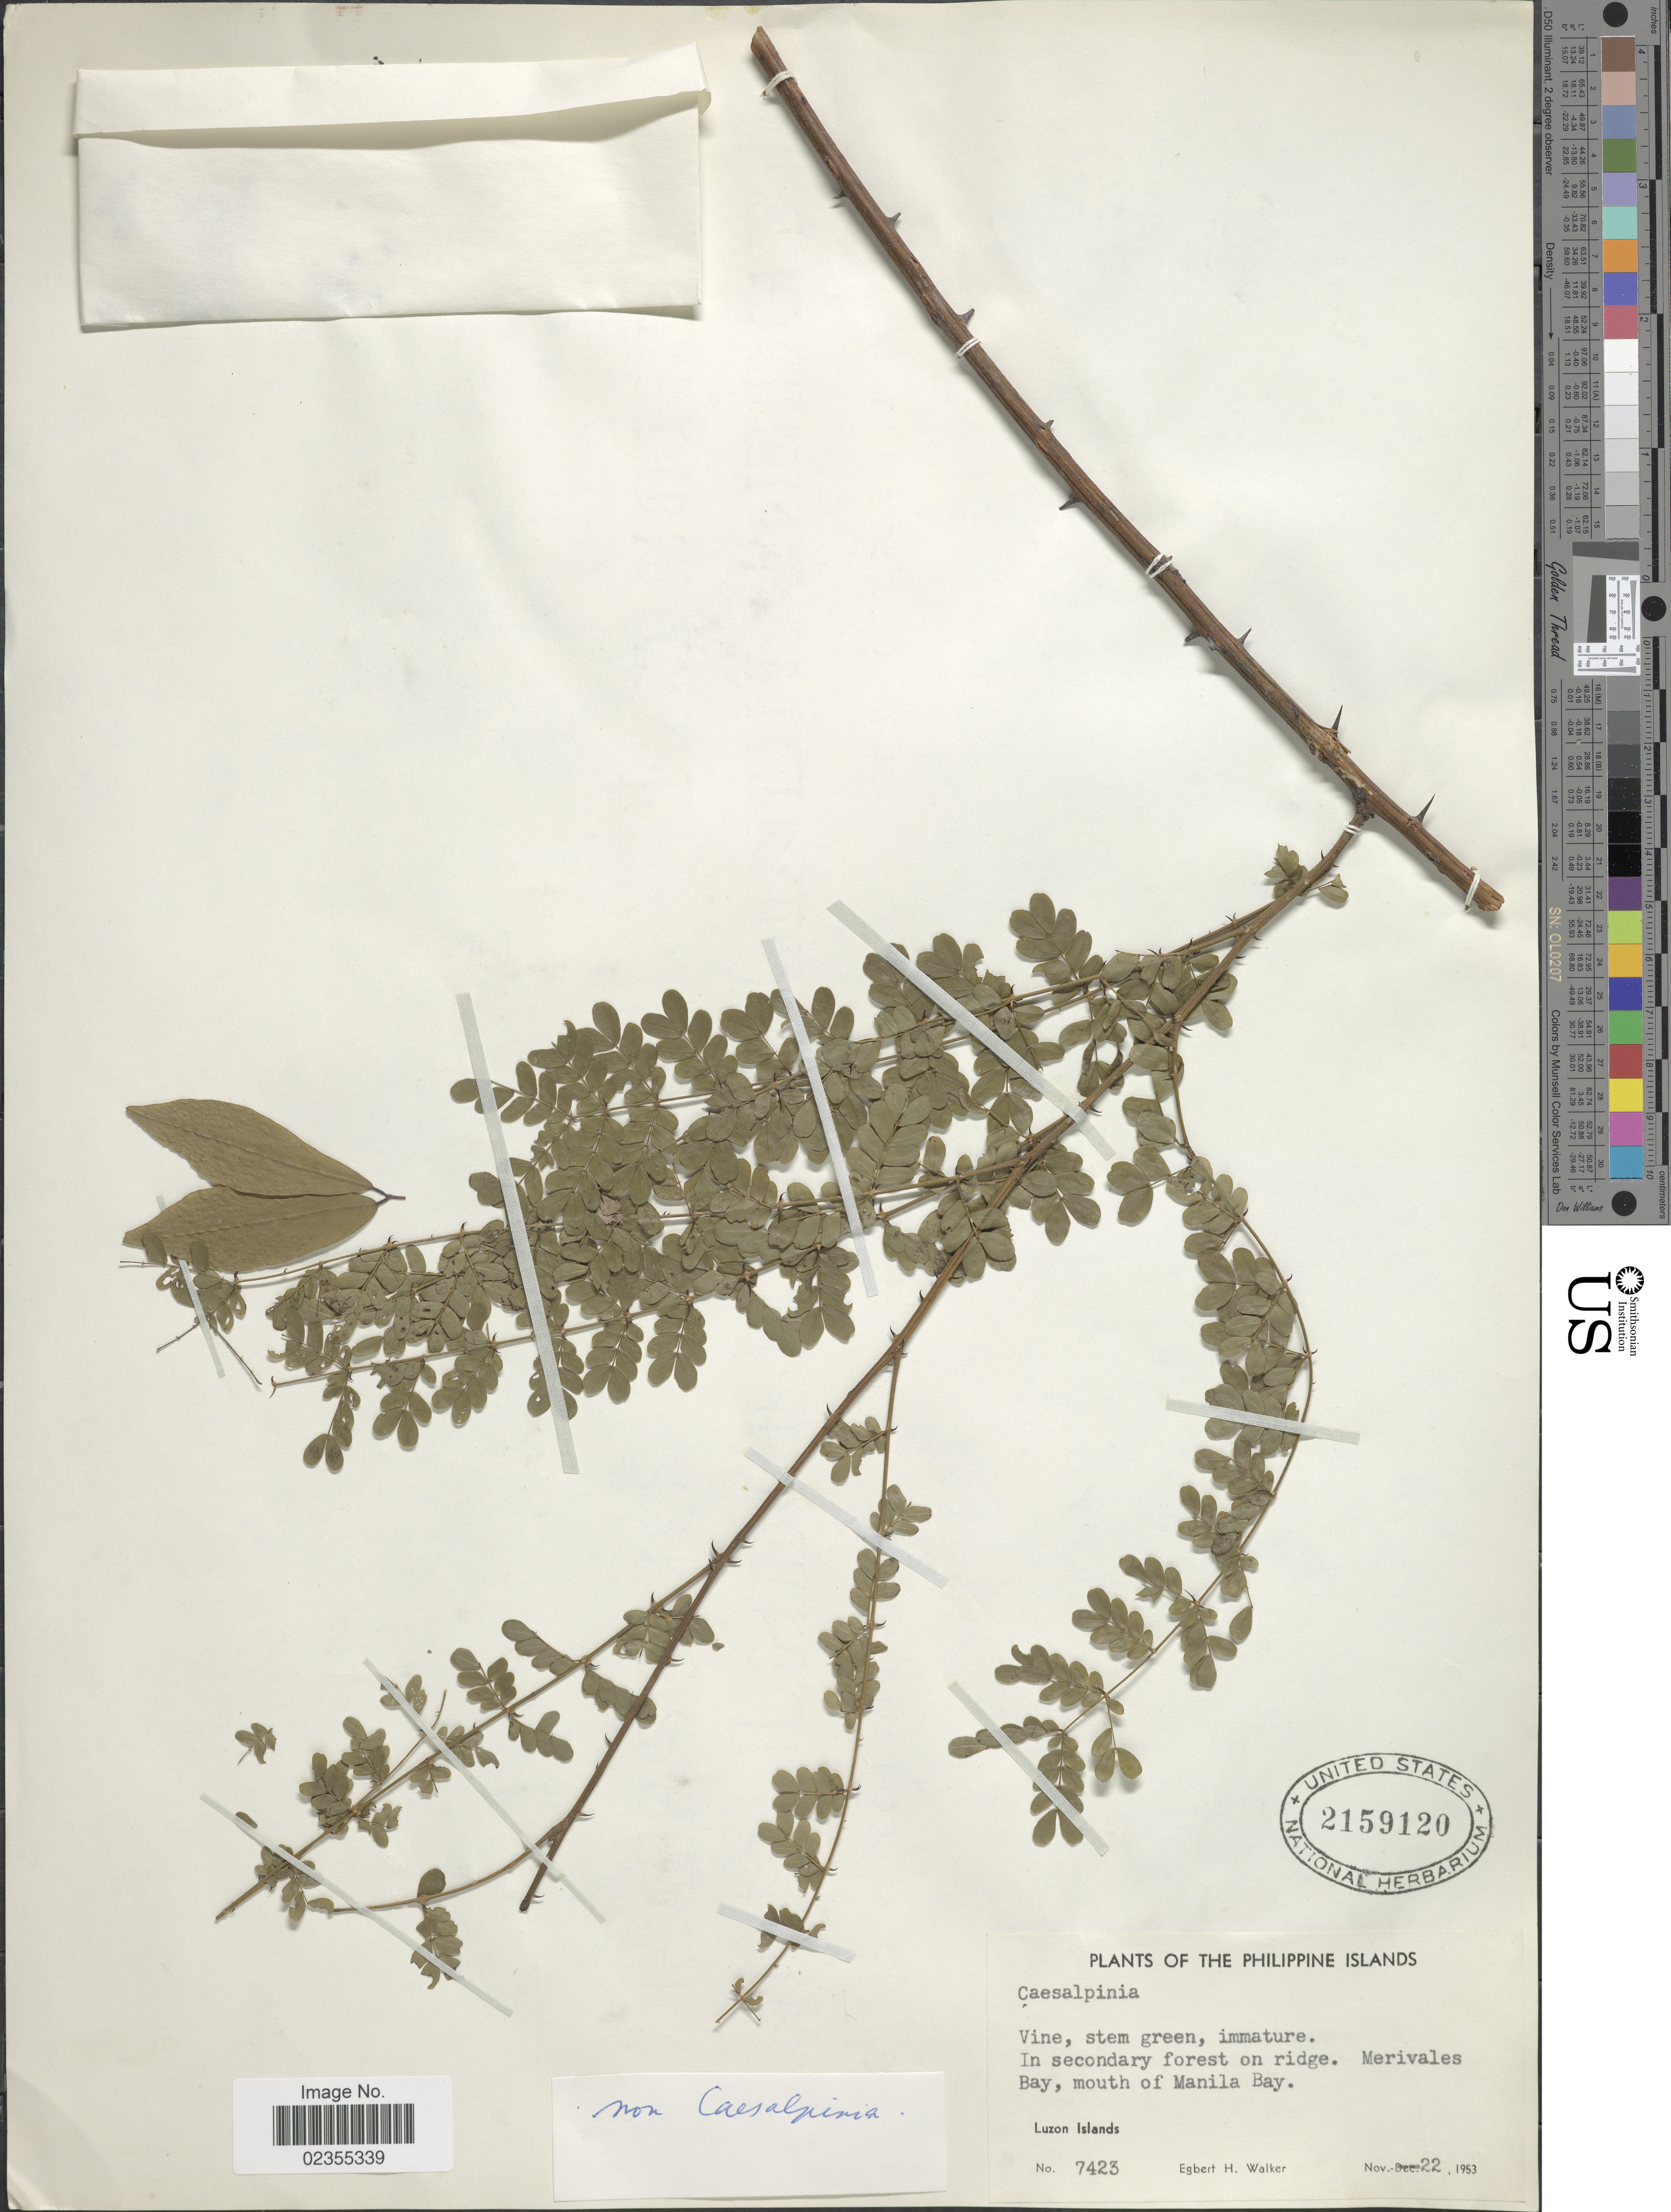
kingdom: Plantae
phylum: Tracheophyta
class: Magnoliopsida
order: Fabales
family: Fabaceae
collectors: E. H. Walker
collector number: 7423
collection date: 1953-11-22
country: Philippines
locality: The Philippine Islands, In secondary forest on ridge. Merivales Bay, mouth of Manila Bay, Luzon Islands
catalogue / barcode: US 2159120